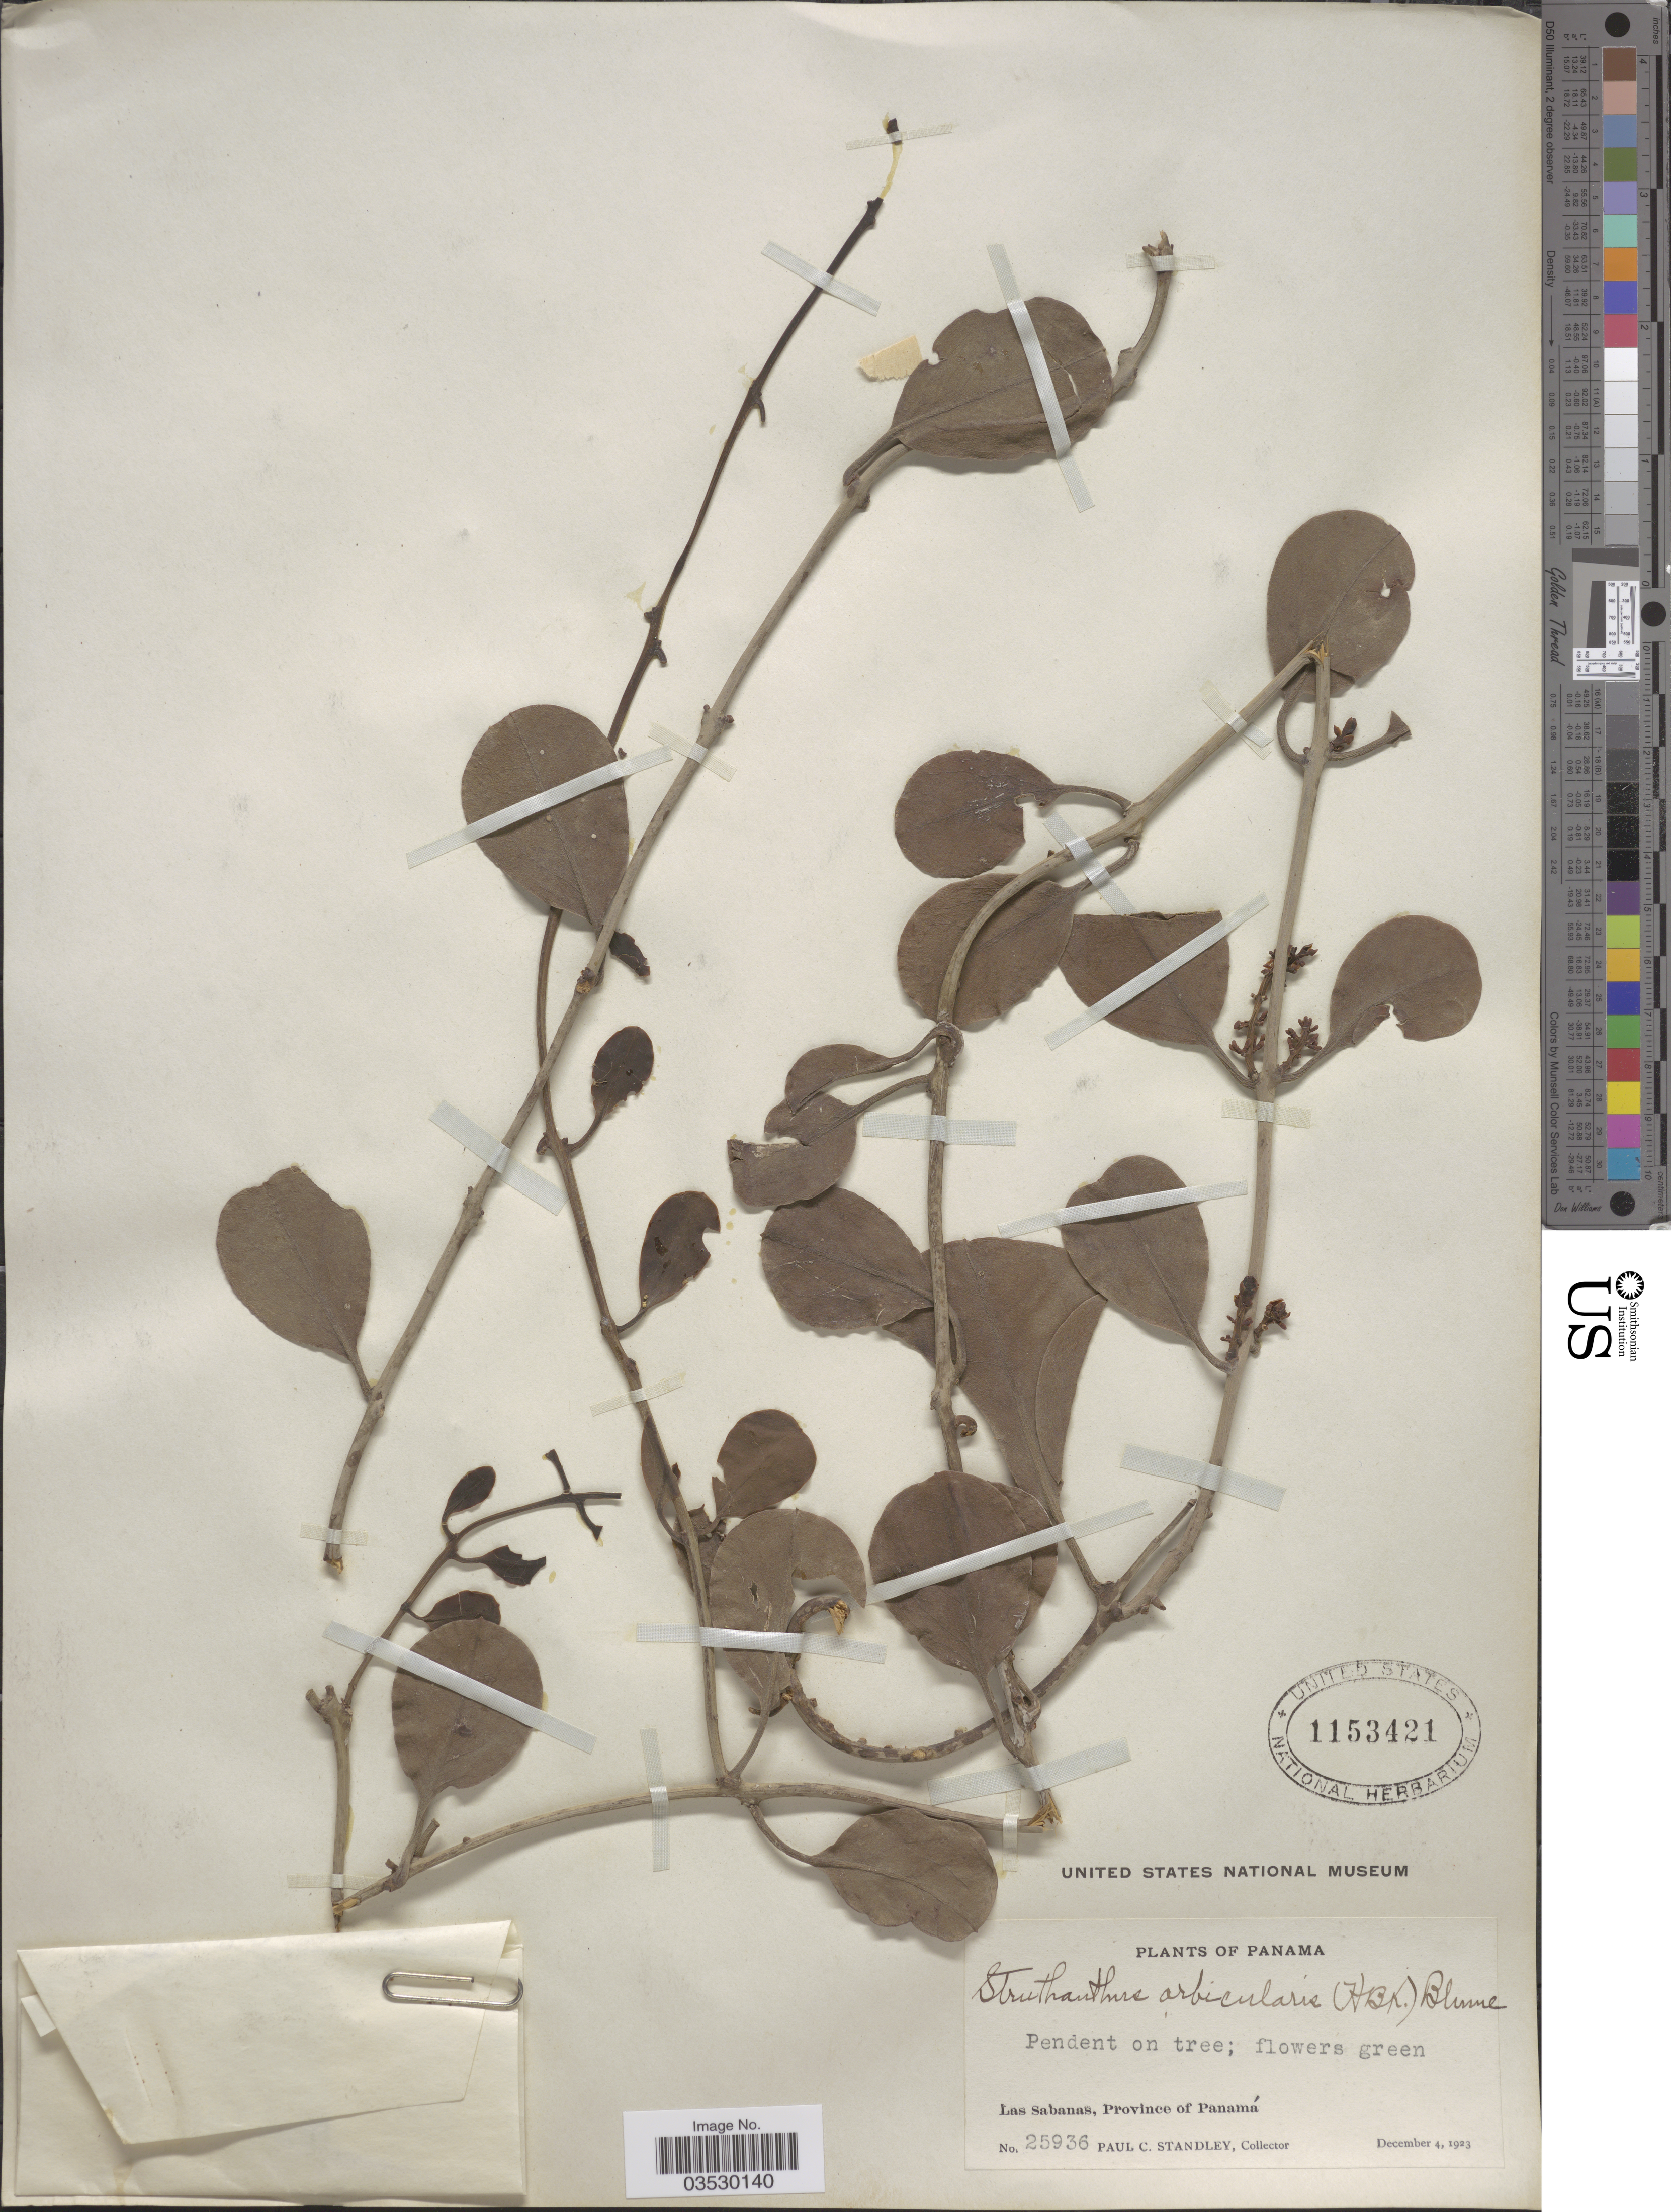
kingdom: Plantae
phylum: Tracheophyta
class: Magnoliopsida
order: Santalales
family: Loranthaceae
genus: Struthanthus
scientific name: Struthanthus orbicularis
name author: (Kunth) Blume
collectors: P. C. Standley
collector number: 25936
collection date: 1923-12-04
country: Panama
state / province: Panamá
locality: Las Sabanas.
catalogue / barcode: US 1153421